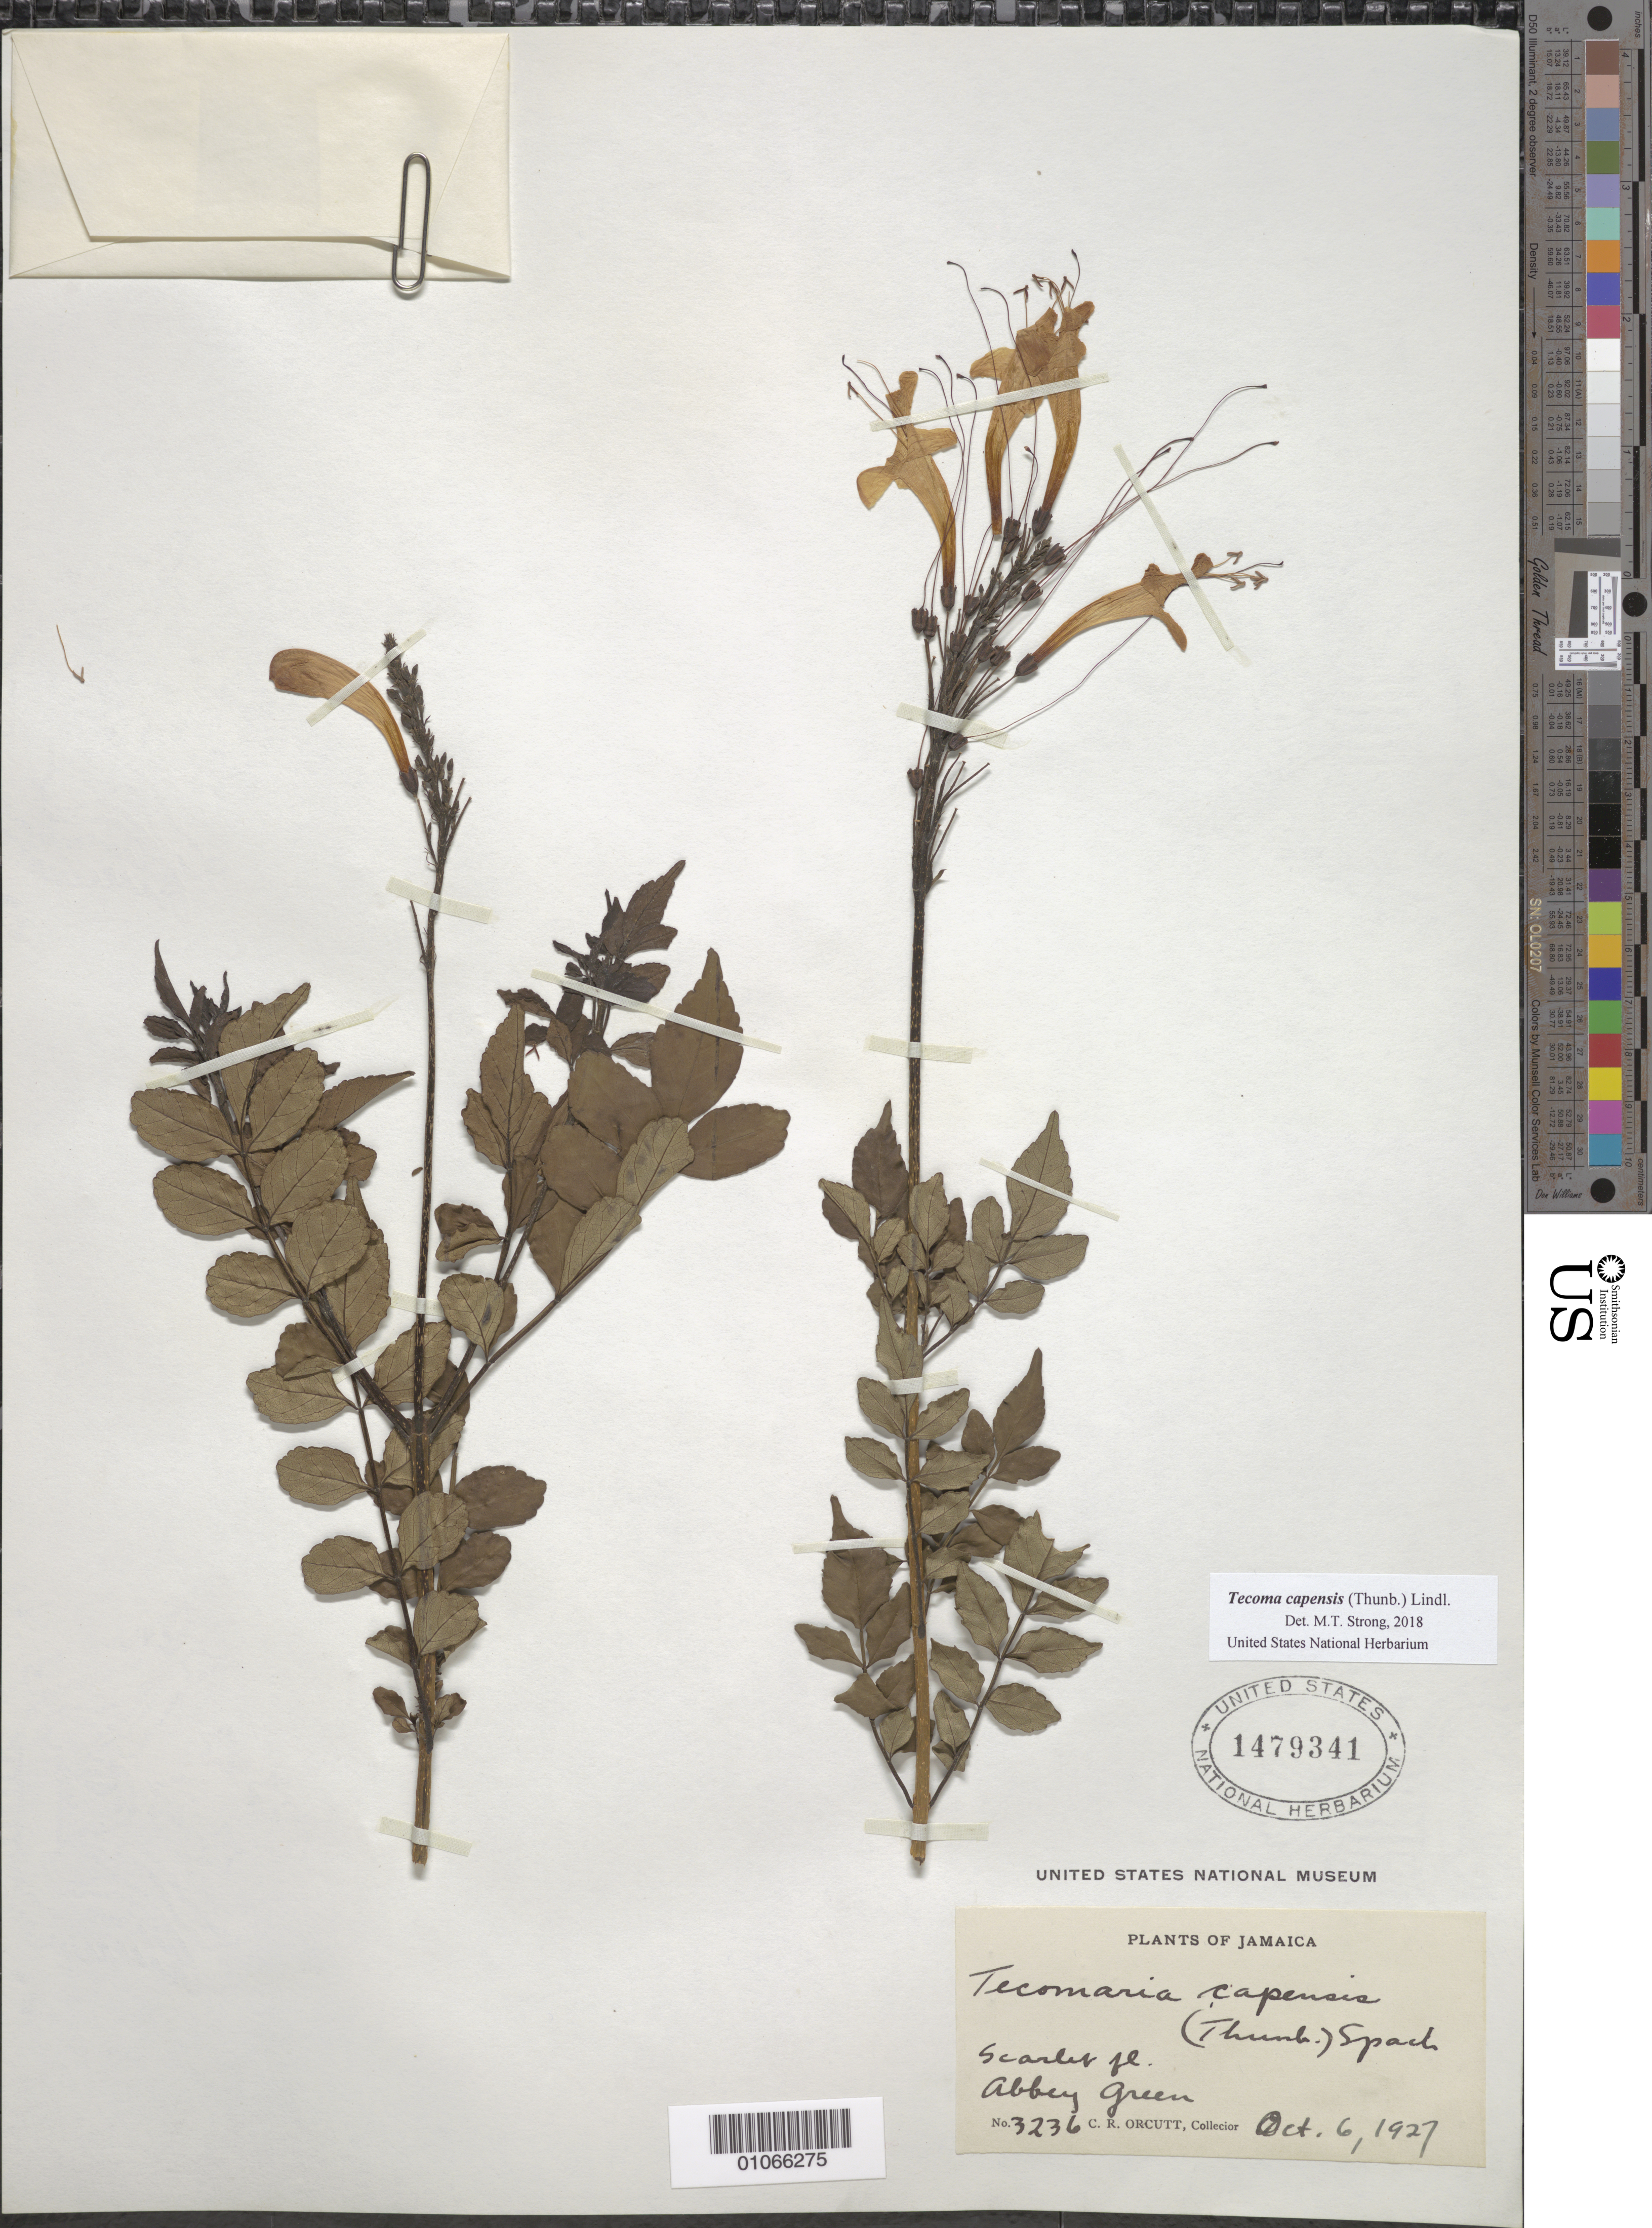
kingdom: Plantae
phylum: Tracheophyta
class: Magnoliopsida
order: Lamiales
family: Bignoniaceae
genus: Tecoma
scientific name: Tecoma capensis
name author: (Thunb.) Lindl.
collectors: C. R. Orcutt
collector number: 3236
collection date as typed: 06 Oct 1927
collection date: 1927-10-06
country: Jamaica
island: Jamaica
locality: Abbey Green.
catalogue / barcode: US 1479341